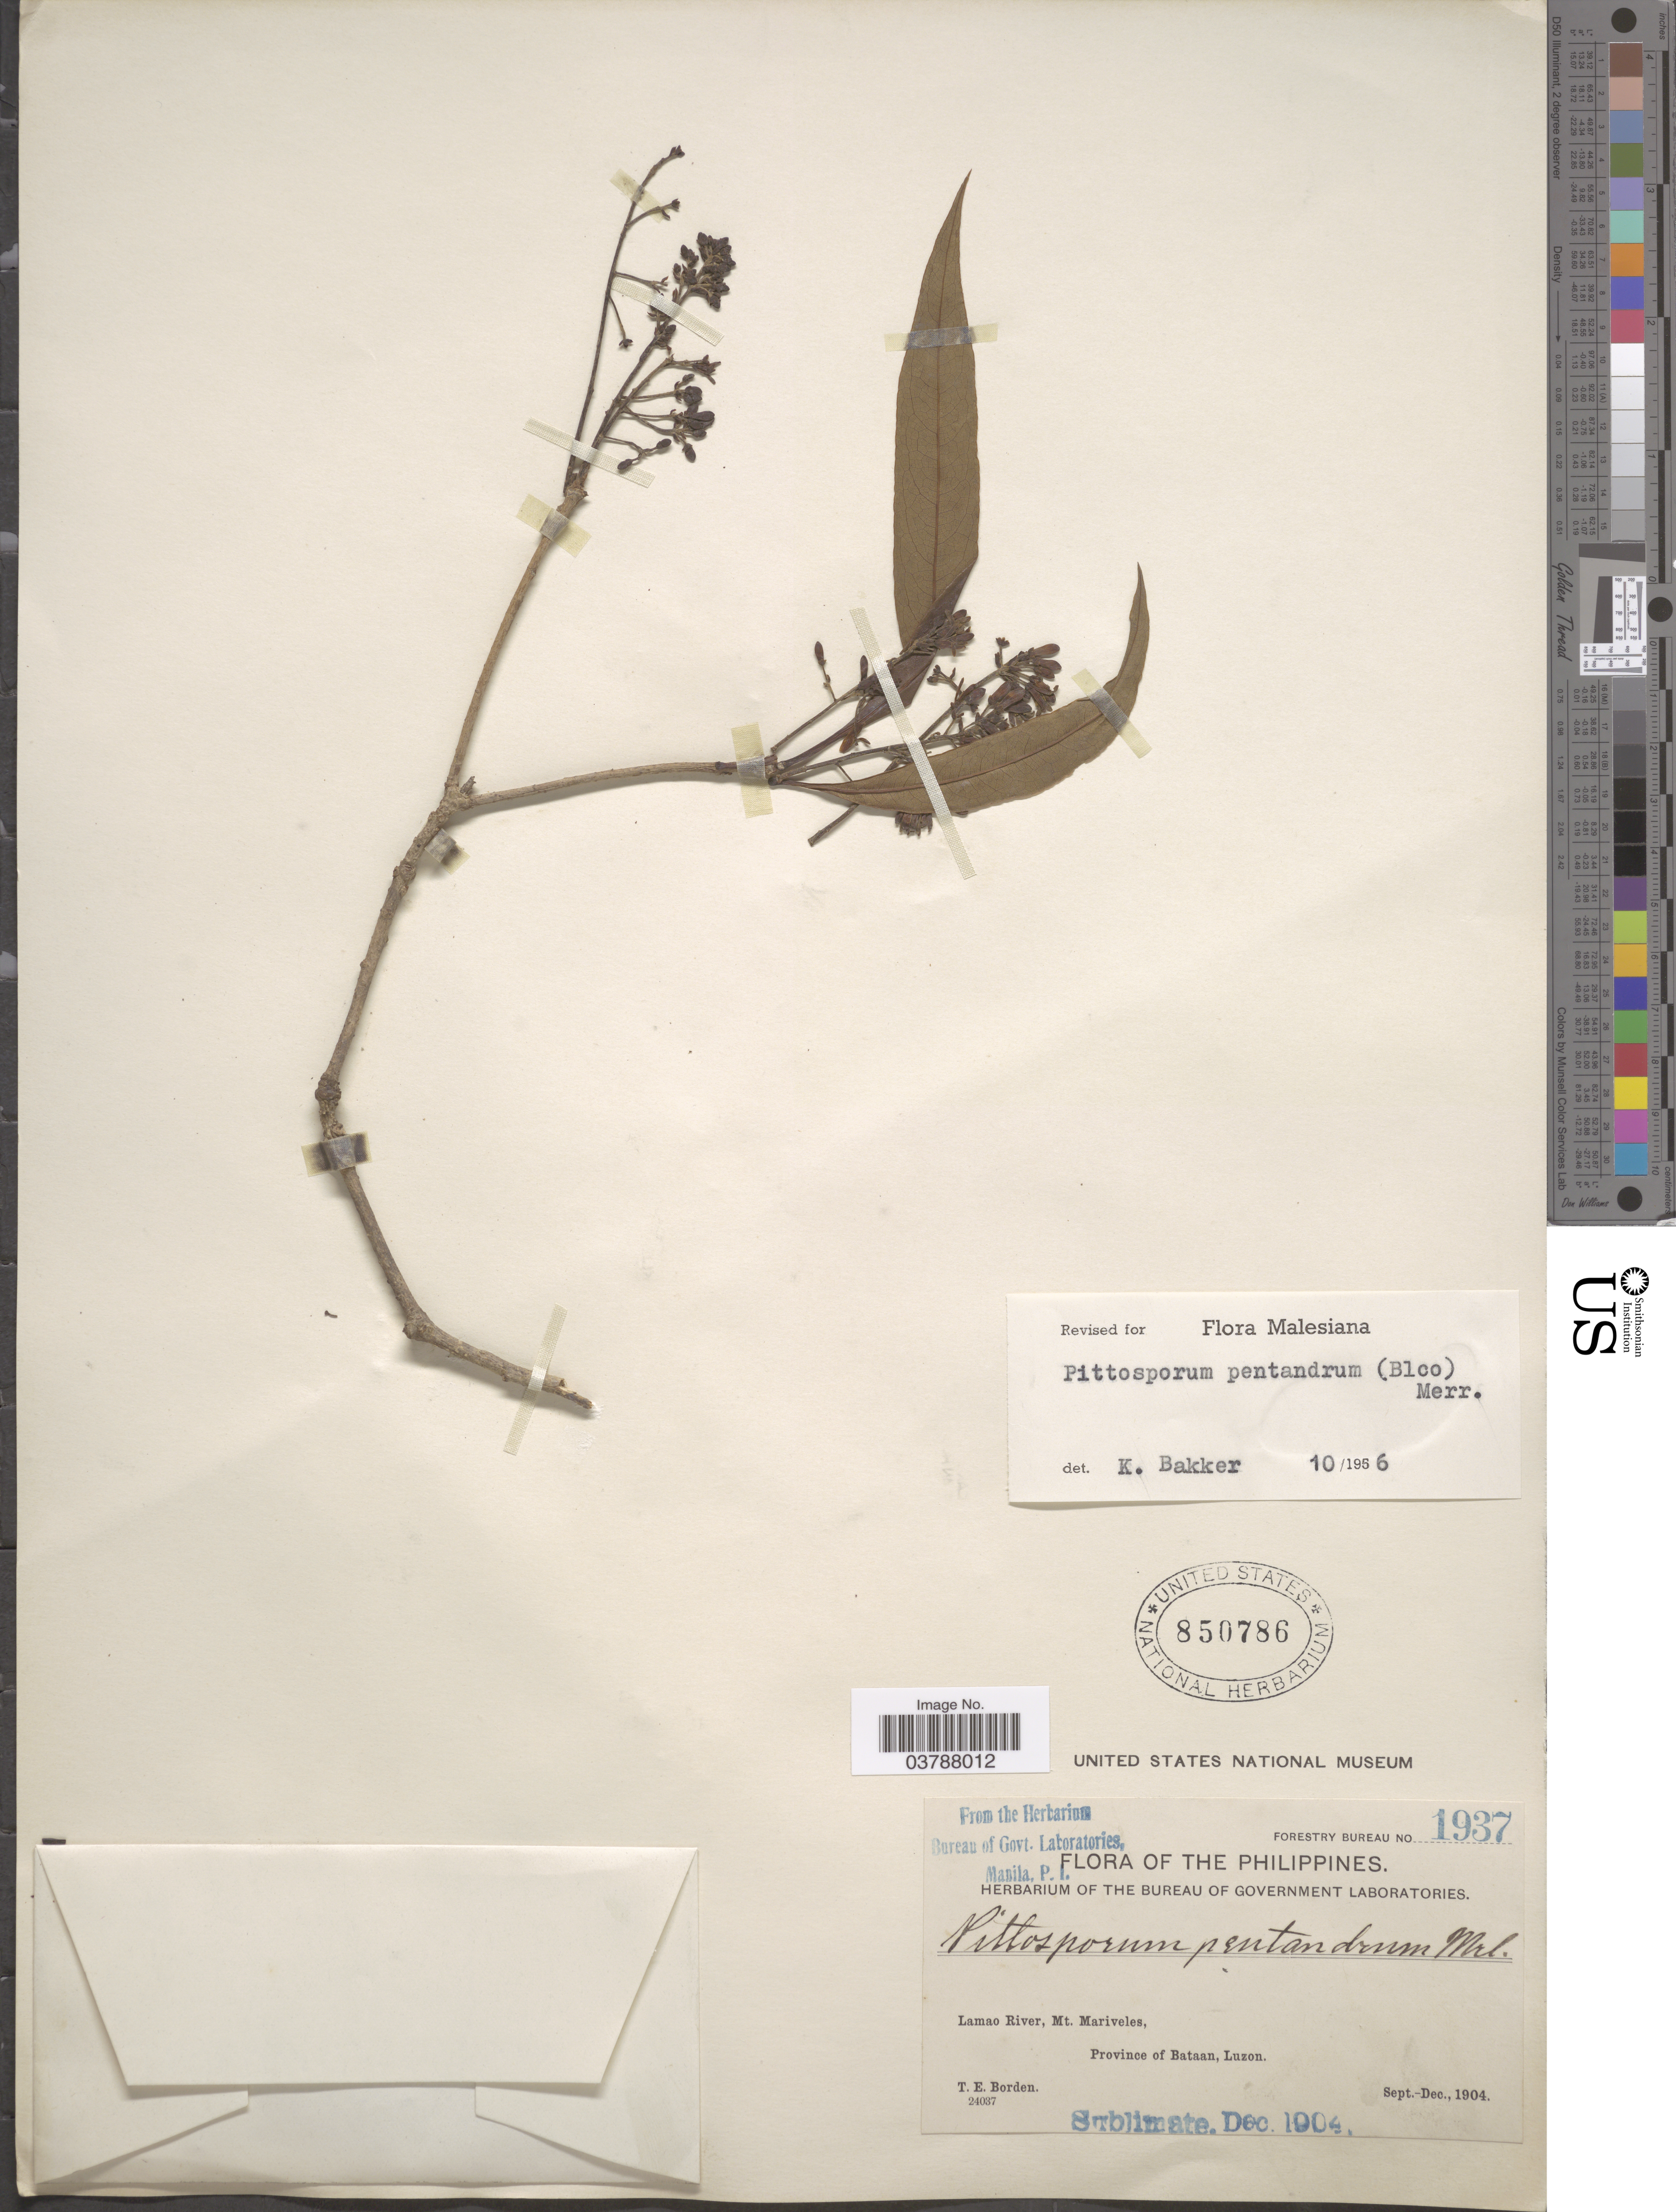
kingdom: Plantae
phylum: Tracheophyta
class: Magnoliopsida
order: Apiales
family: Pittosporaceae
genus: Pittosporum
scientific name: Pittosporum pentandrum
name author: (Blanco) Merr.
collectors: T. E. Borden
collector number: Forestry Bureau 1937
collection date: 1904-09/1904-12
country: Philippines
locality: Lamao River, Mt. Mariveles, Province of Bataan, Luzon.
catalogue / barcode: US 850786